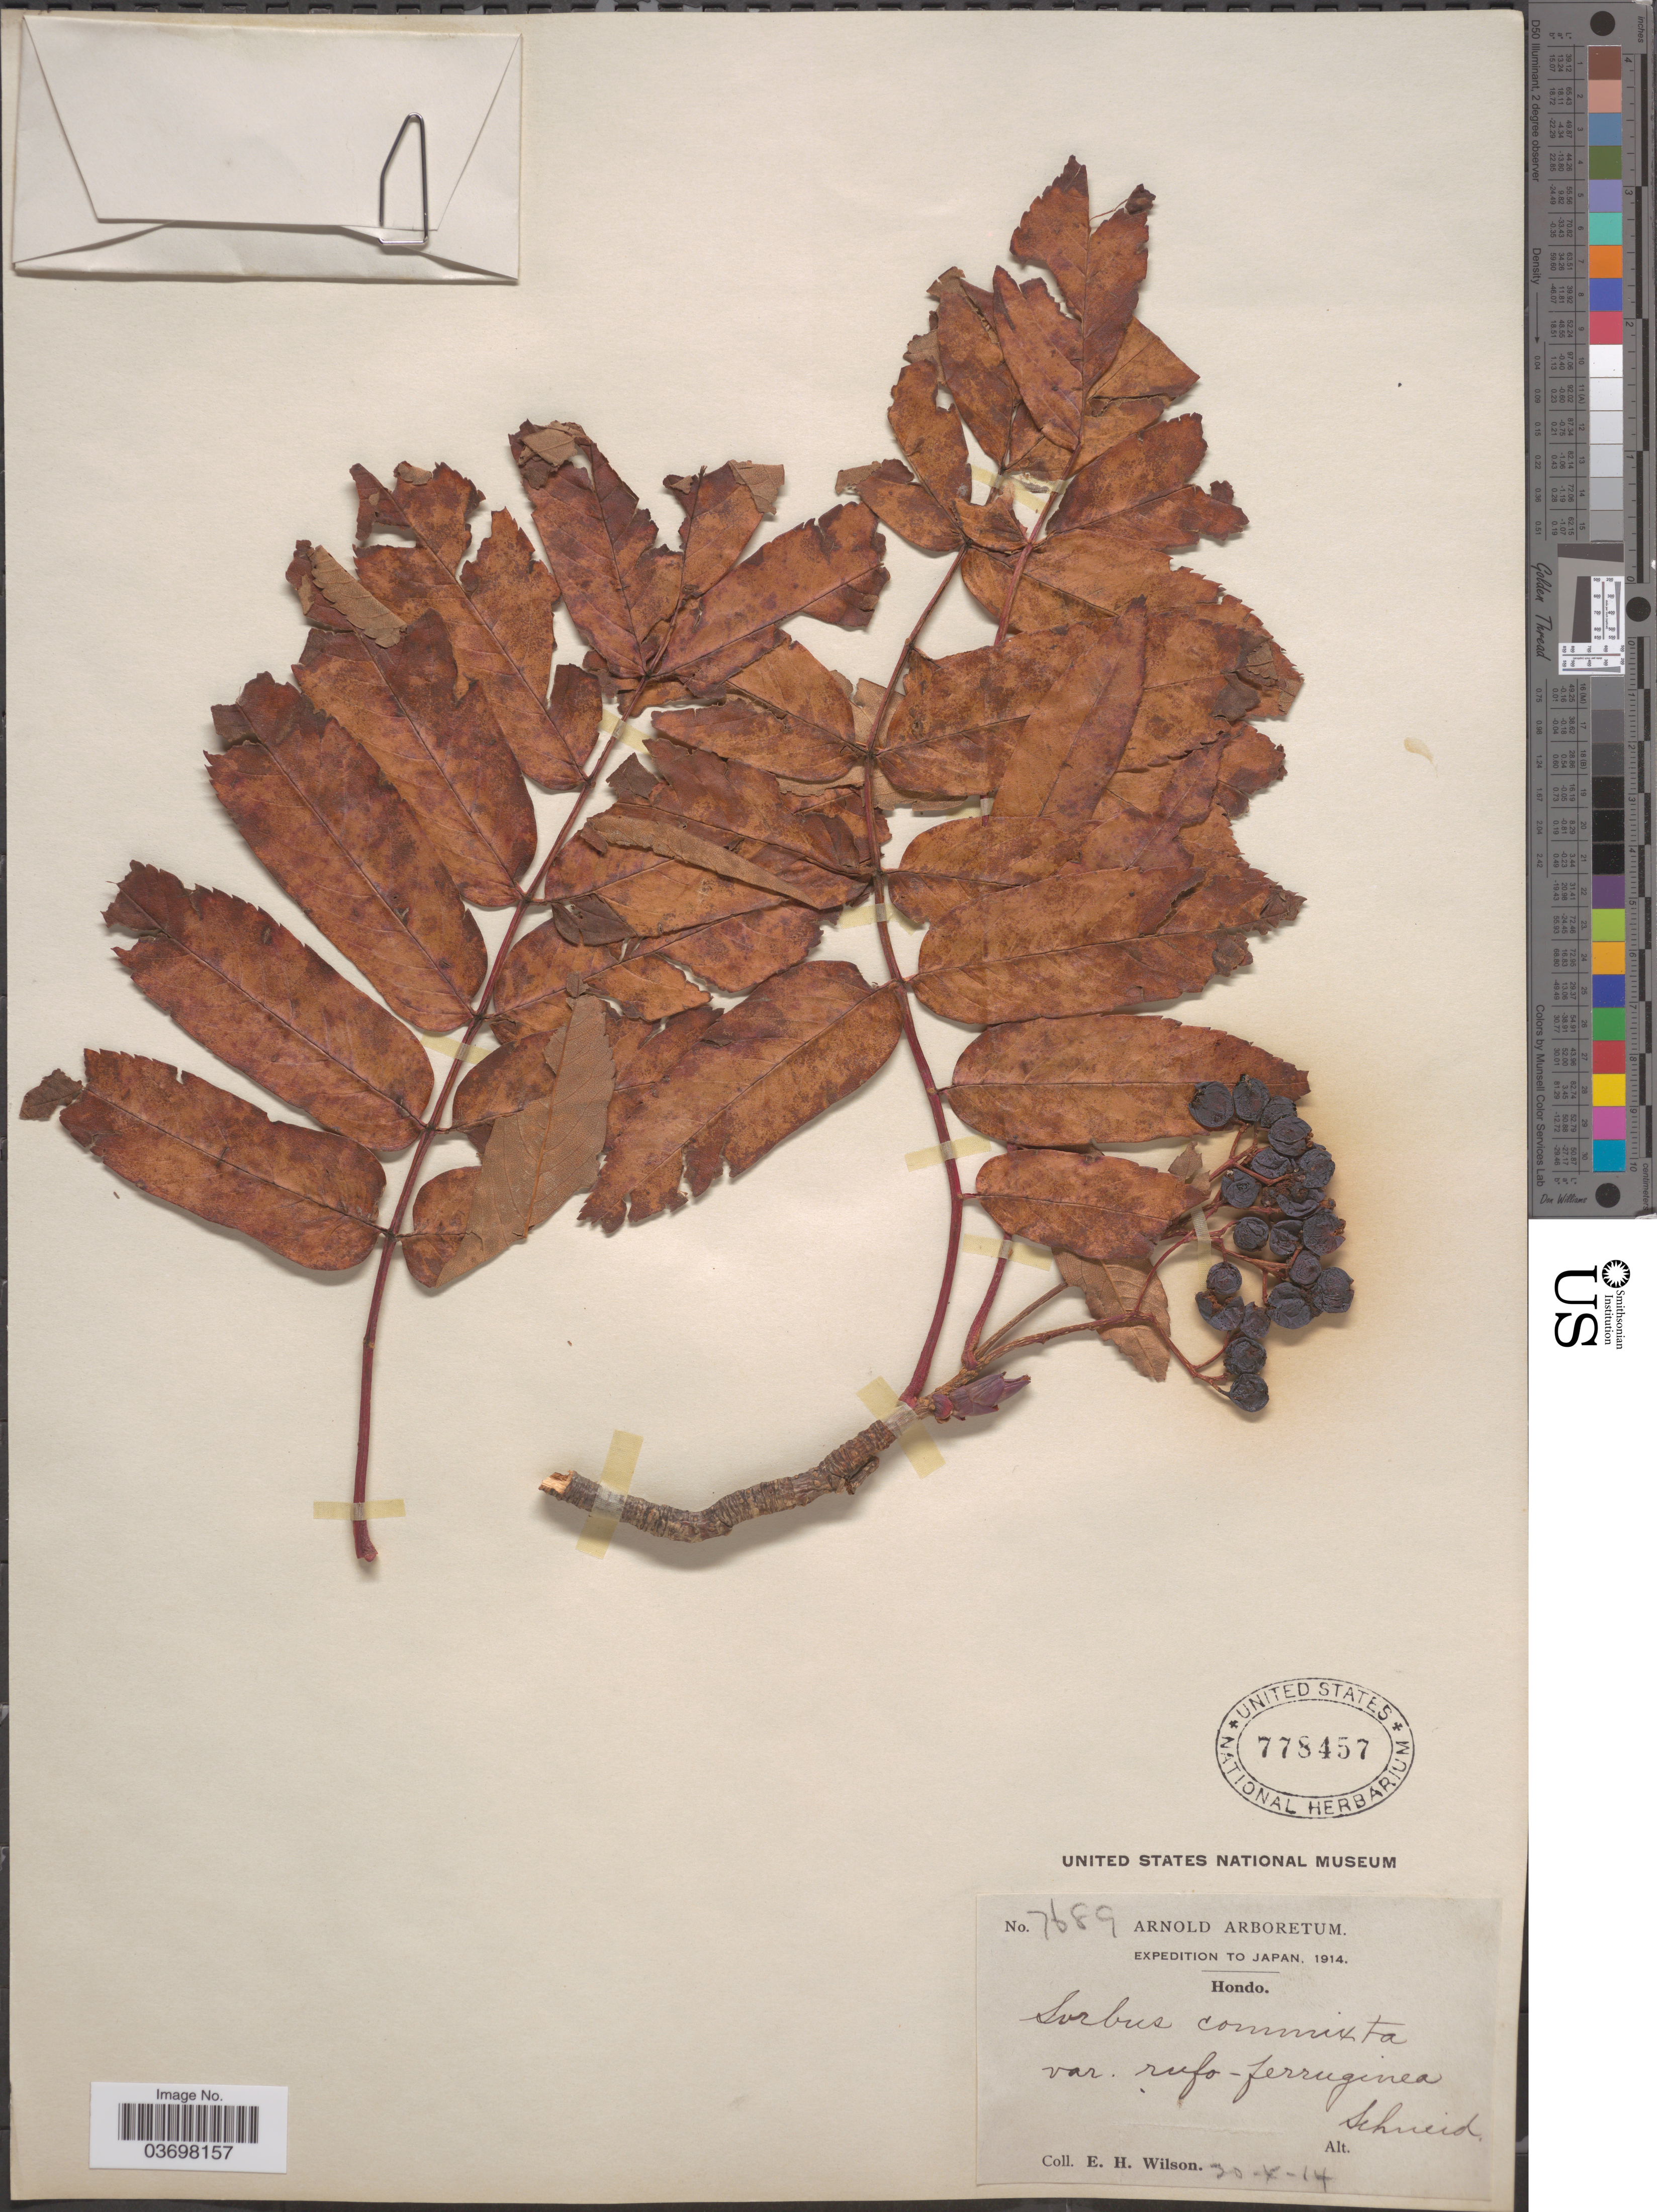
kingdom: Plantae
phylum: Tracheophyta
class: Magnoliopsida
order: Rosales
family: Rosaceae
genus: Sorbus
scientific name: Sorbus commixta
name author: Hedl.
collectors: E. Wilson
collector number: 7689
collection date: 1914-10-20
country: Japan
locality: Hondo.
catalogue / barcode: US 778457